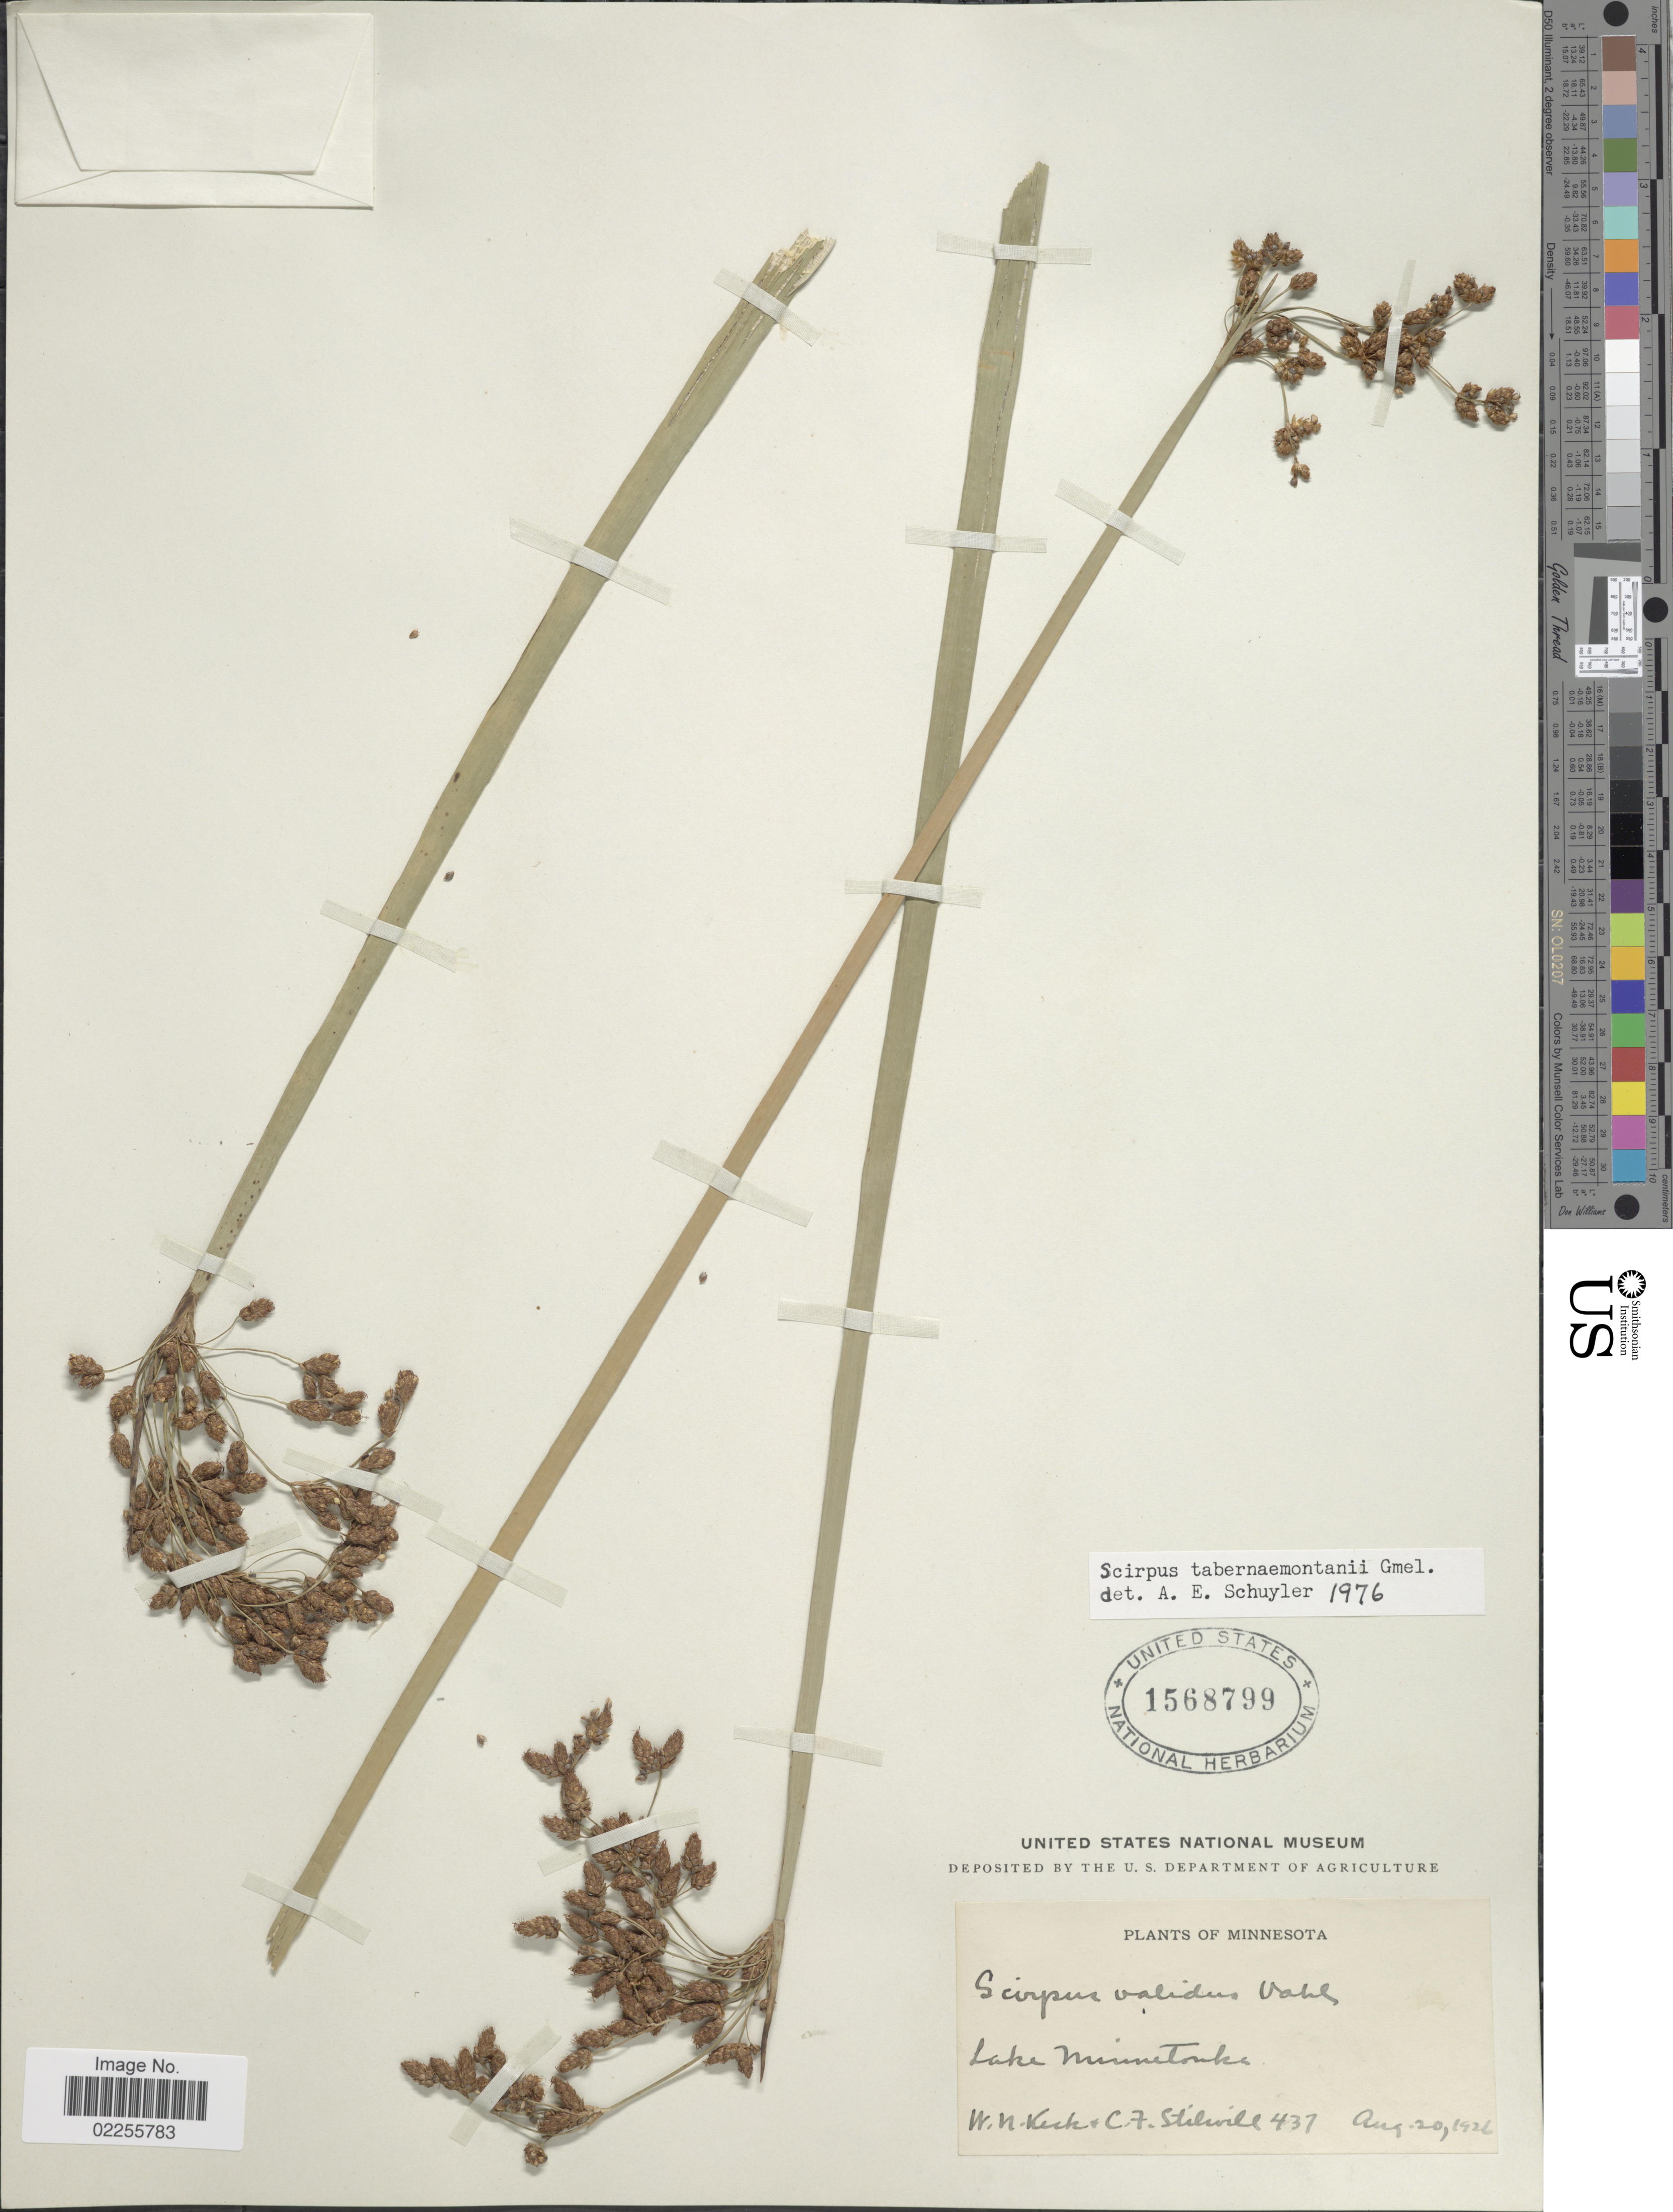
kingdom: Plantae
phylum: Tracheophyta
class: Liliopsida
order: Poales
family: Cyperaceae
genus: Schoenoplectus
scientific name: Schoenoplectus tabernaemontani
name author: (C.C. Gmel.) Palla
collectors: W. Keck & C. Stilwill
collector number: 437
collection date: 1926-08-20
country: United States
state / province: Minnesota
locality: Lake Minnetonka.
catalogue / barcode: US 1568799